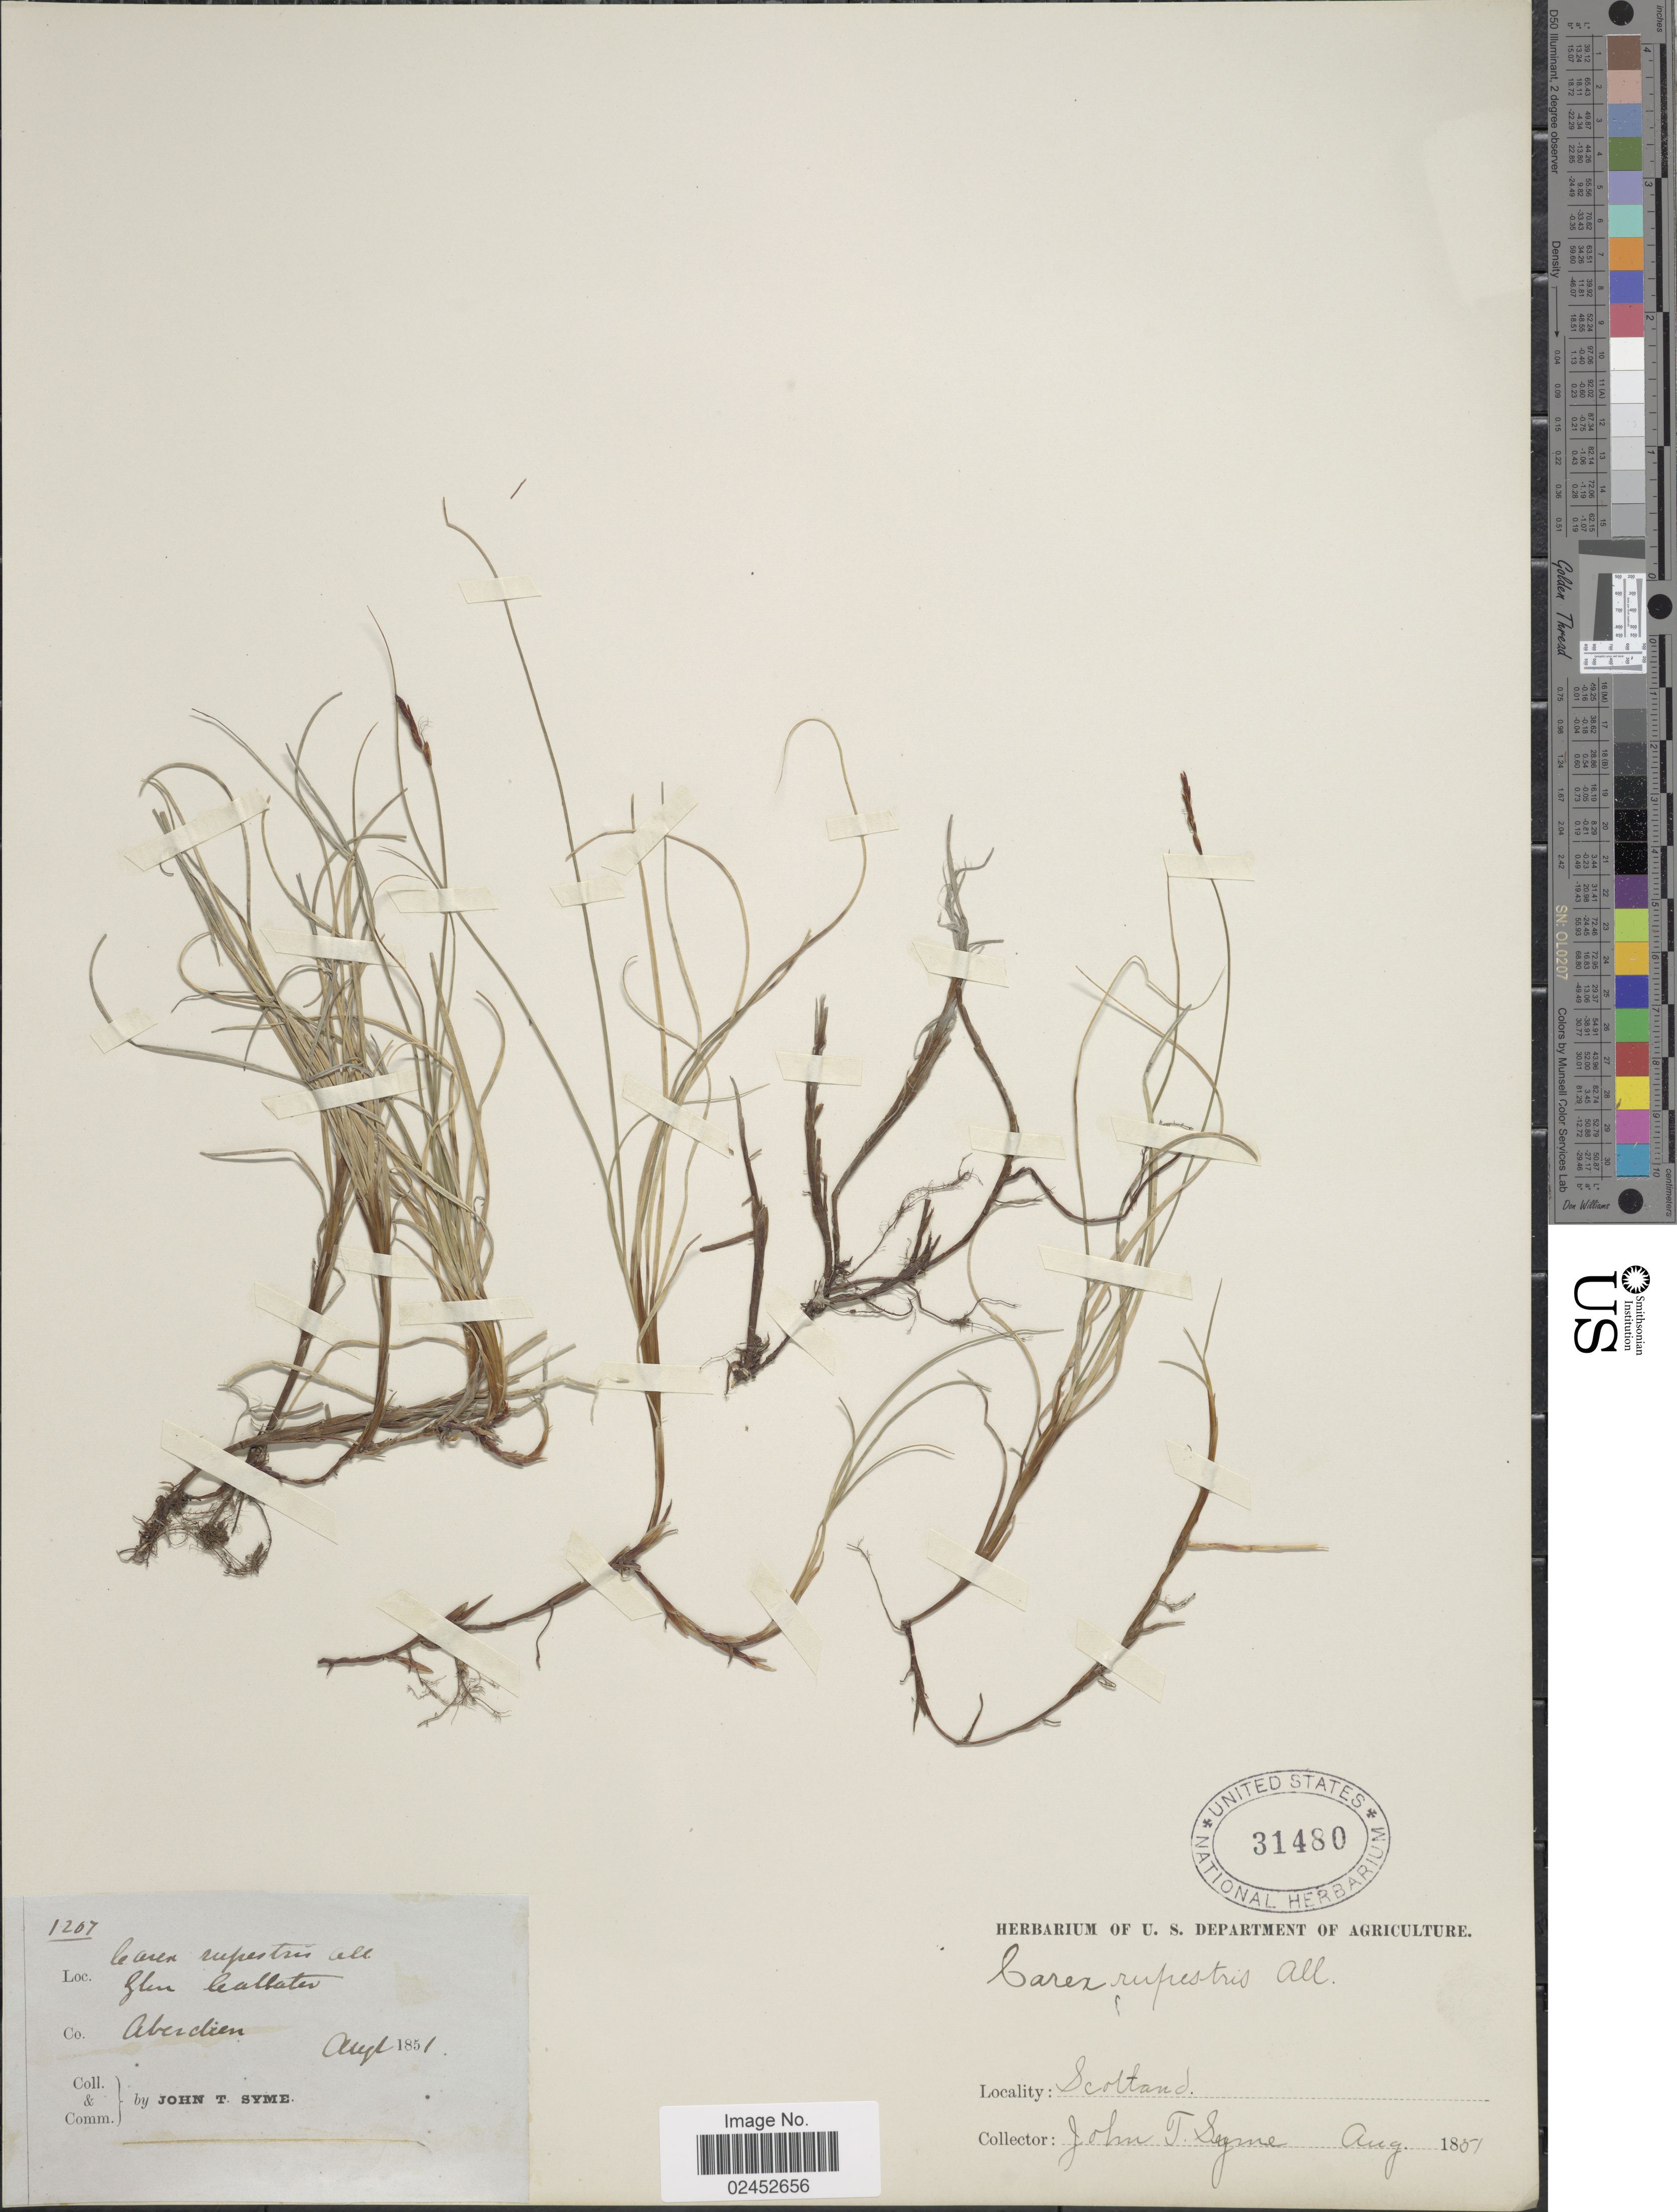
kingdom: Plantae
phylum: Tracheophyta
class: Liliopsida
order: Poales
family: Cyperaceae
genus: Carex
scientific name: Carex rupestris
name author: All.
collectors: J. T. Syme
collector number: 1207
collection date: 1851-08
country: United Kingdom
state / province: Scotland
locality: Glen Callater, Co. Aberdeen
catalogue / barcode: US 31480